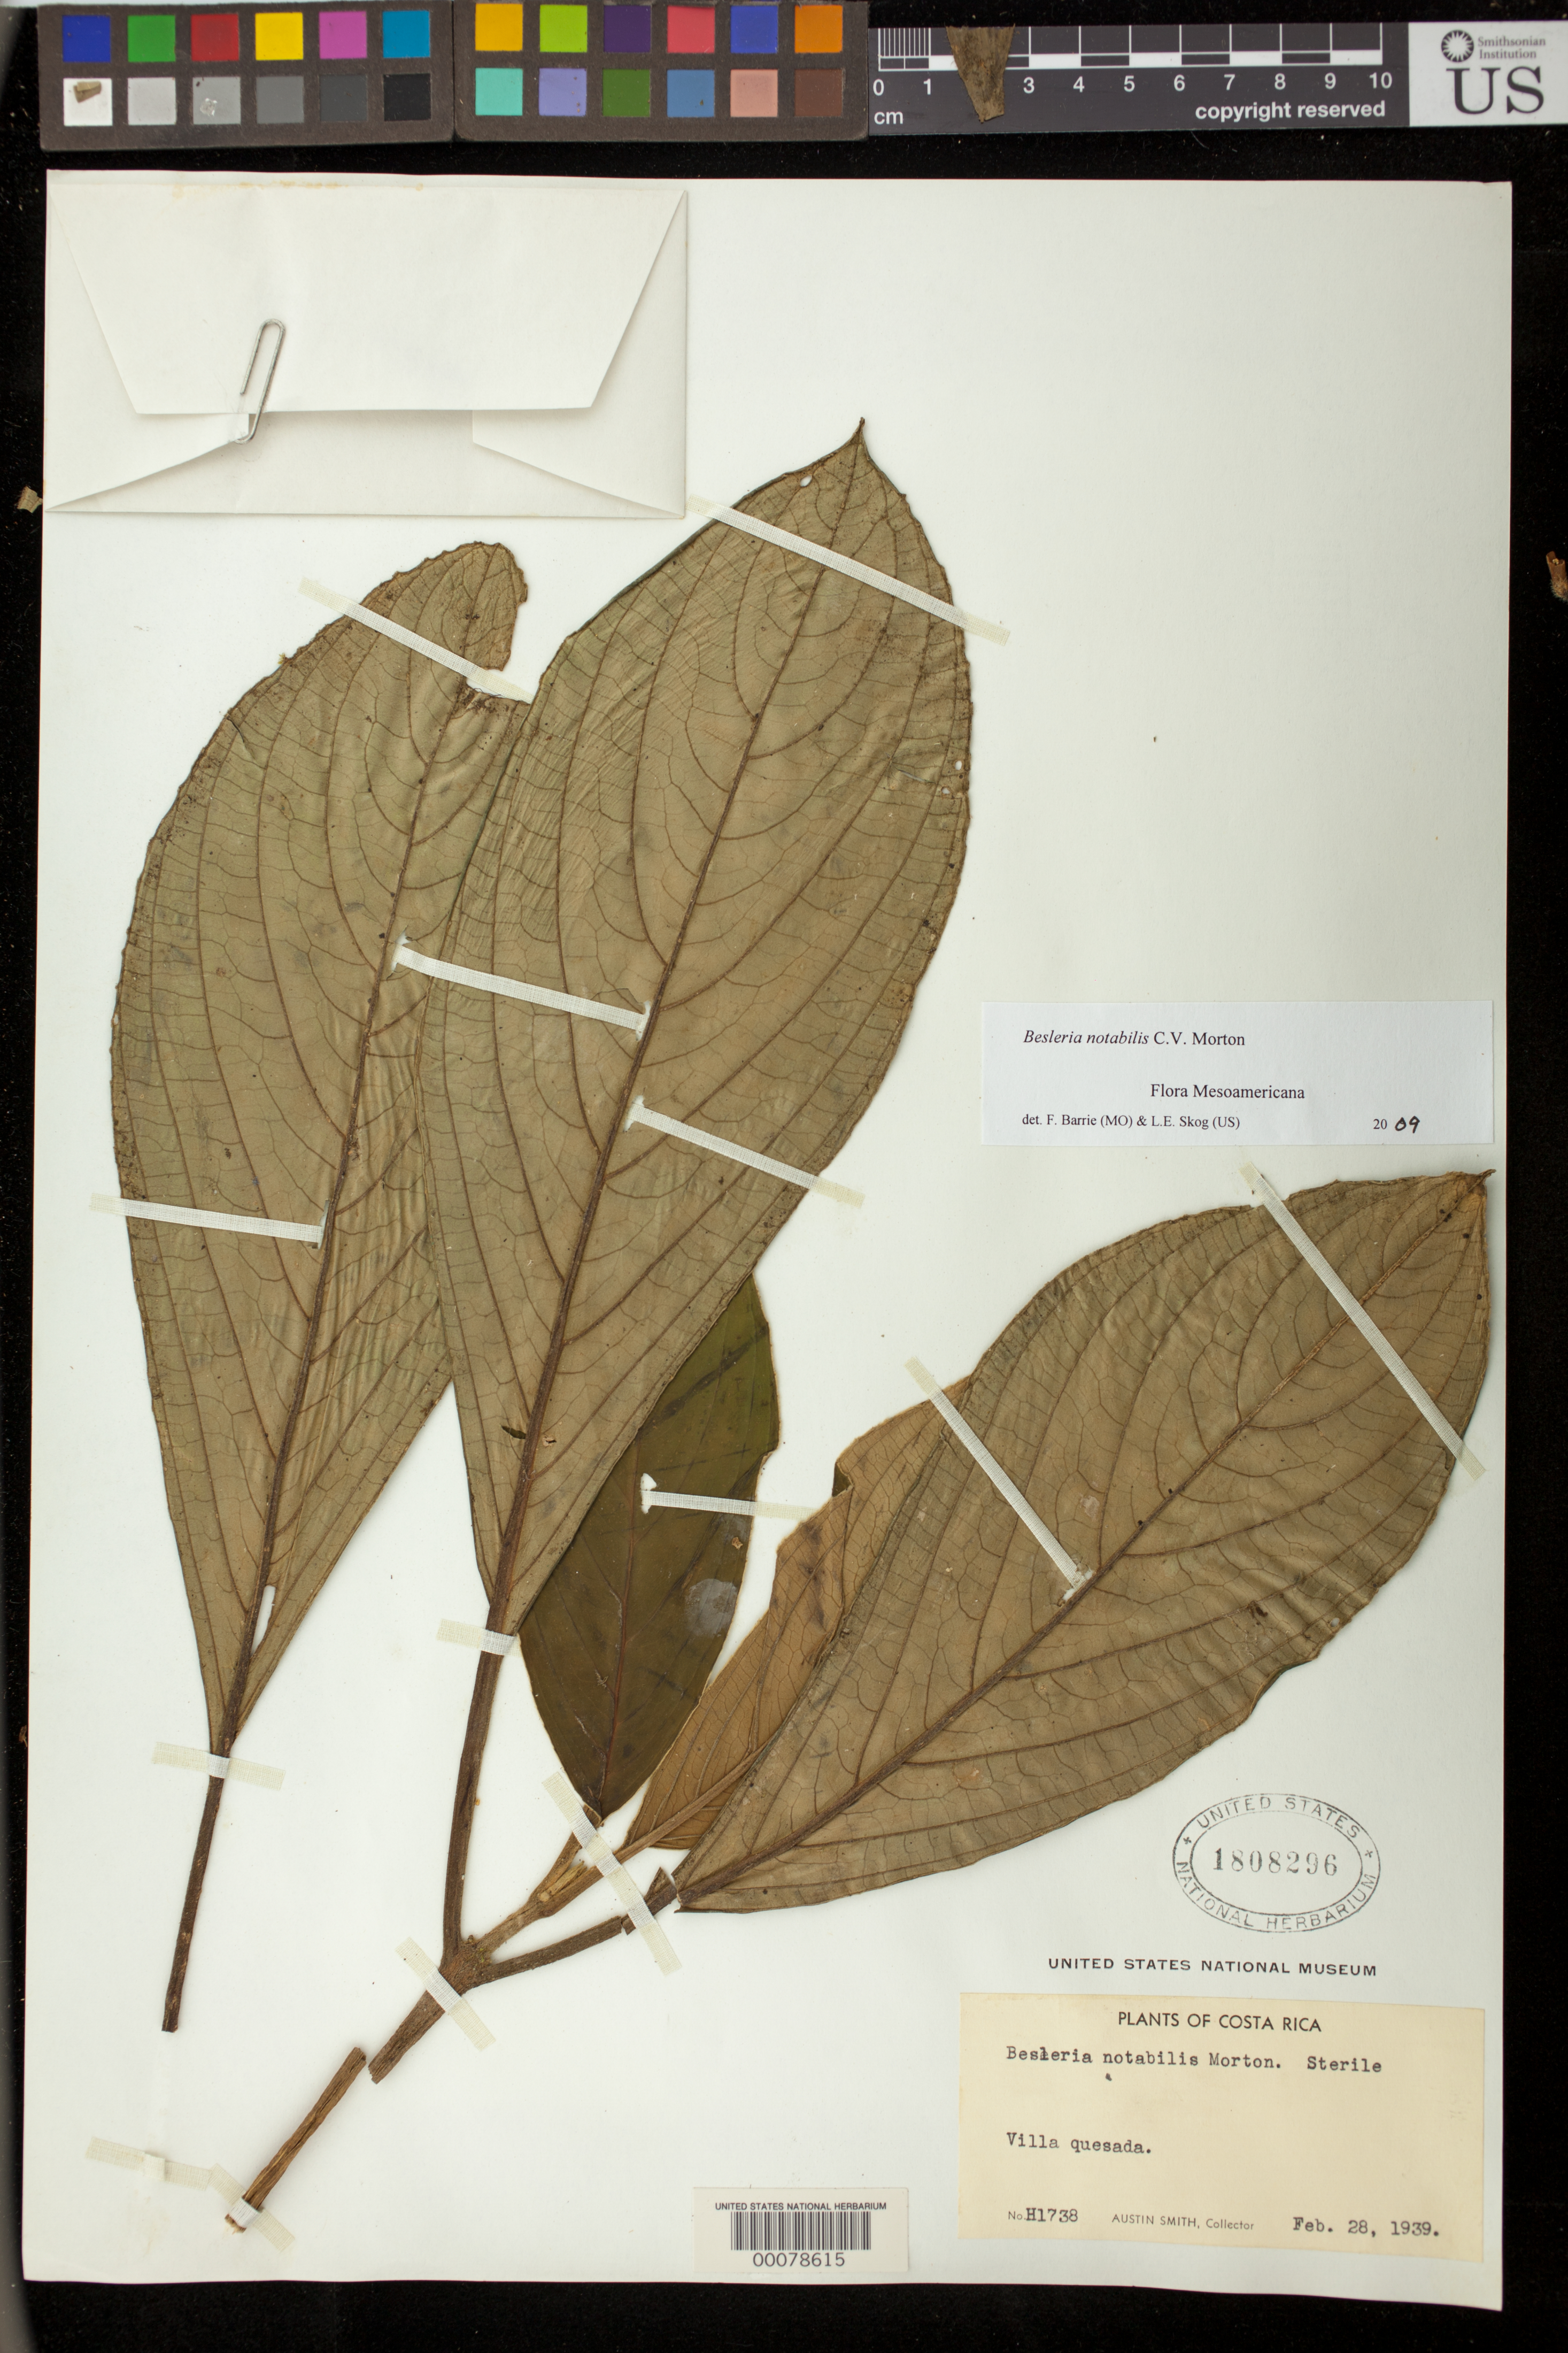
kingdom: Plantae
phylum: Tracheophyta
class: Magnoliopsida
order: Lamiales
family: Gesneriaceae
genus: Besleria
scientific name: Besleria notabilis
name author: C.V. Morton in Standl.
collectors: Aust P. Smith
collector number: H 1738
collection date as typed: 28 Feb 1939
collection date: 1939-02-28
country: Costa Rica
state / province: Alajuela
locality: Villa Quesada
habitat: Rain forest in deep shade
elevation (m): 840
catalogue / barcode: US 1808296